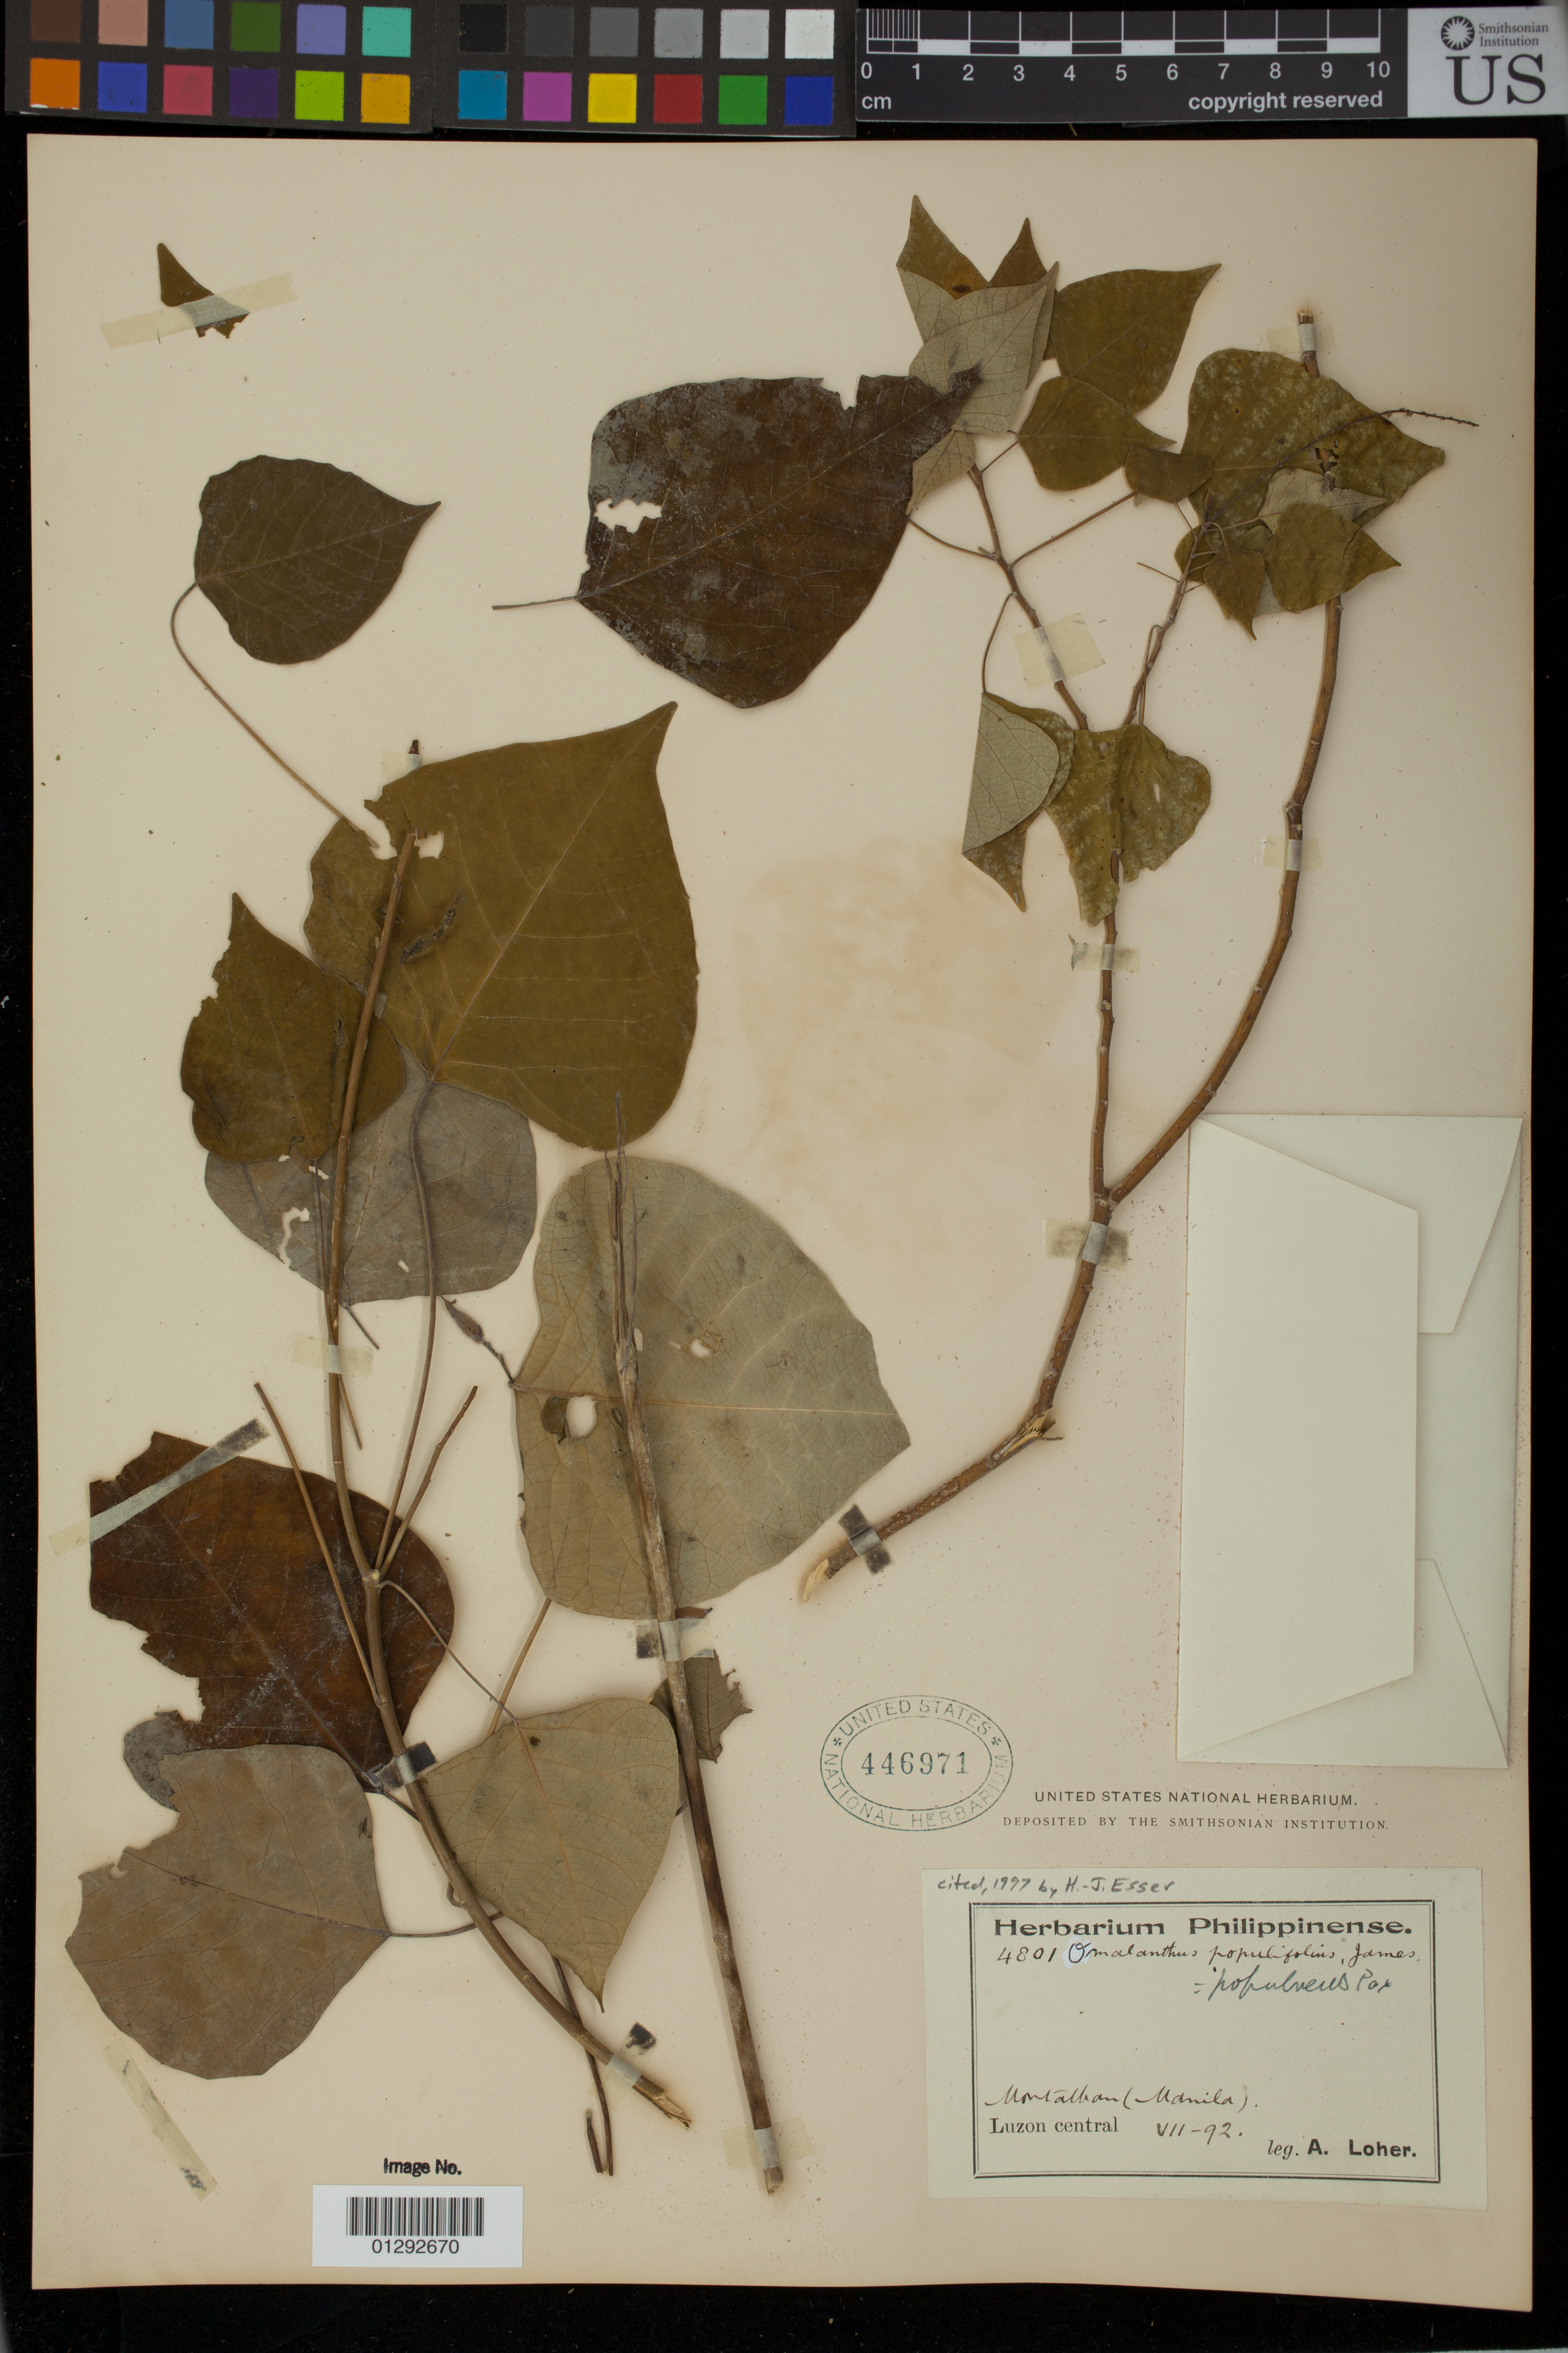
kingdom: Plantae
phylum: Tracheophyta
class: Magnoliopsida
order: Malpighiales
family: Euphorbiaceae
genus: Homalanthus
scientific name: Homalanthus populneus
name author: (Geiseler) Kuntze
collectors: A. Loher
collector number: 4801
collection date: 1992-07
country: Philippines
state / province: Calabarzon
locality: Montalban (Manila). Luzon Central.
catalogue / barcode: US 446971